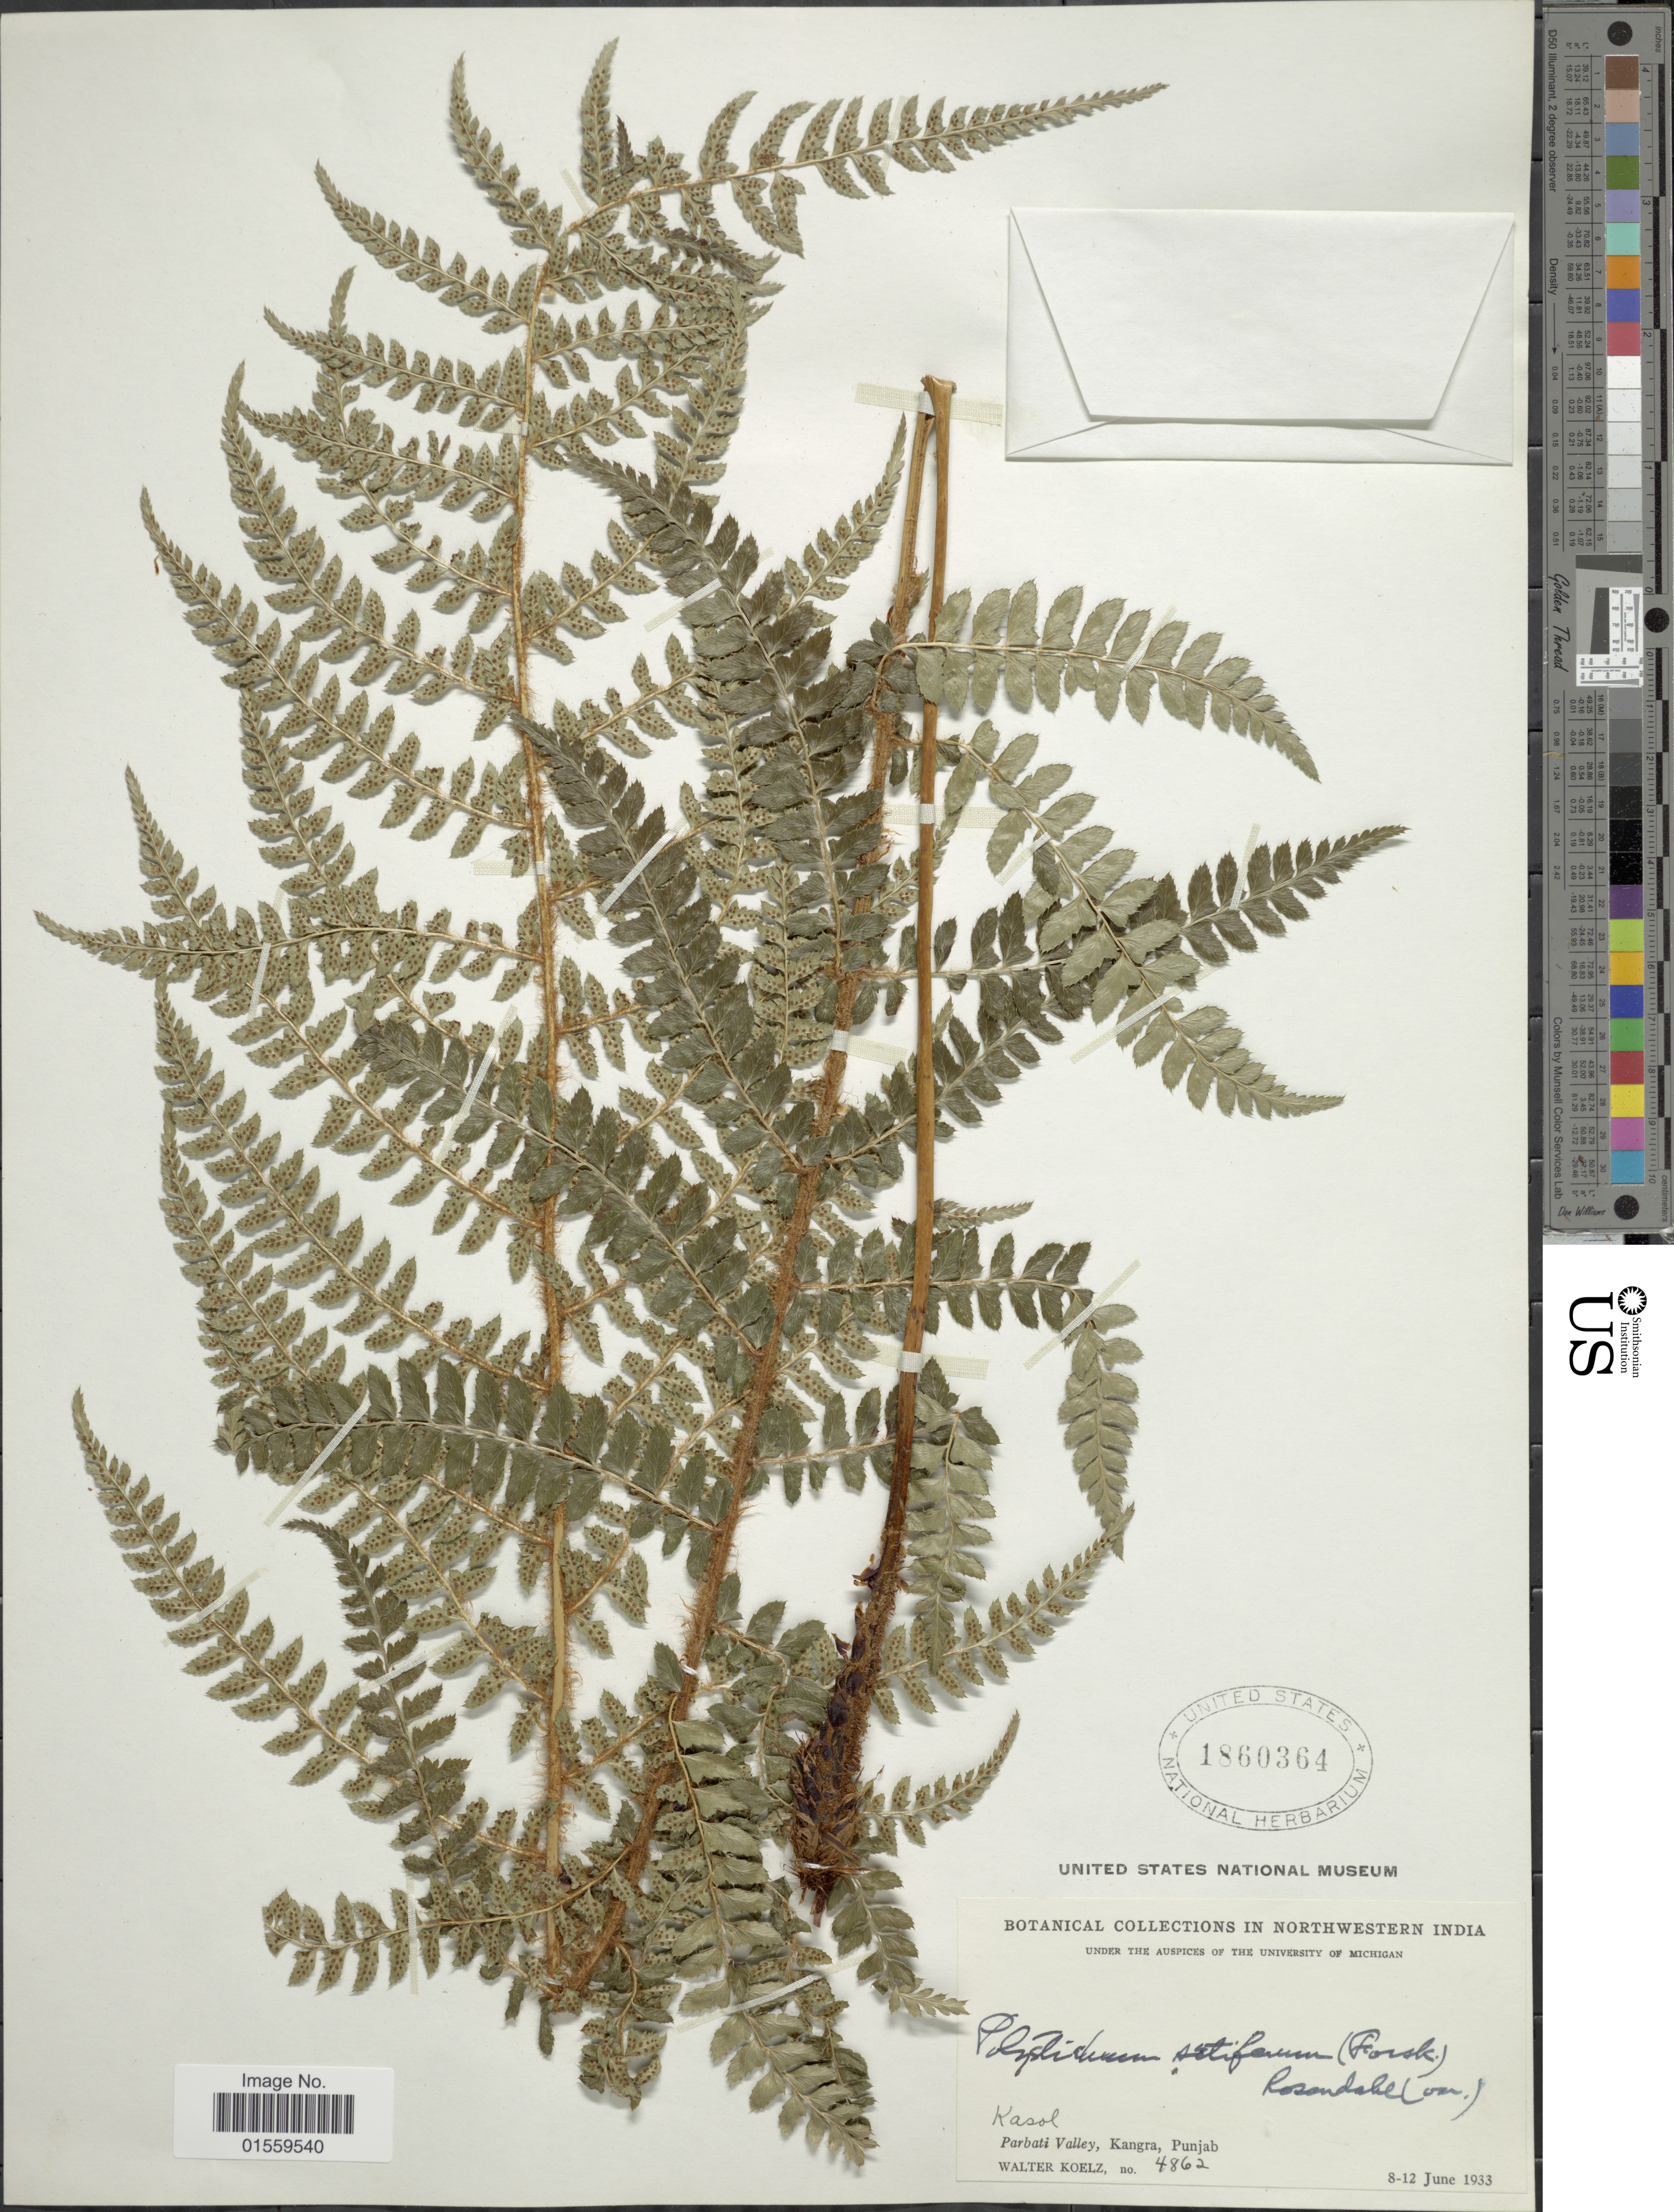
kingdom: Plantae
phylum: Tracheophyta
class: Polypodiopsida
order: Polypodiales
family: Dryopteridaceae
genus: Polystichum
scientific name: Polystichum setiferum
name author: (Forssk.) Moore ex Woynar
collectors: W. N. Koelz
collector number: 4862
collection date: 1933-06-08/1933-06-12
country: India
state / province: Himachal Pradesh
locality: Northwestern India, Kasol, Parbati Valley, Kangra, Punjab.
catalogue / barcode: US 1860364